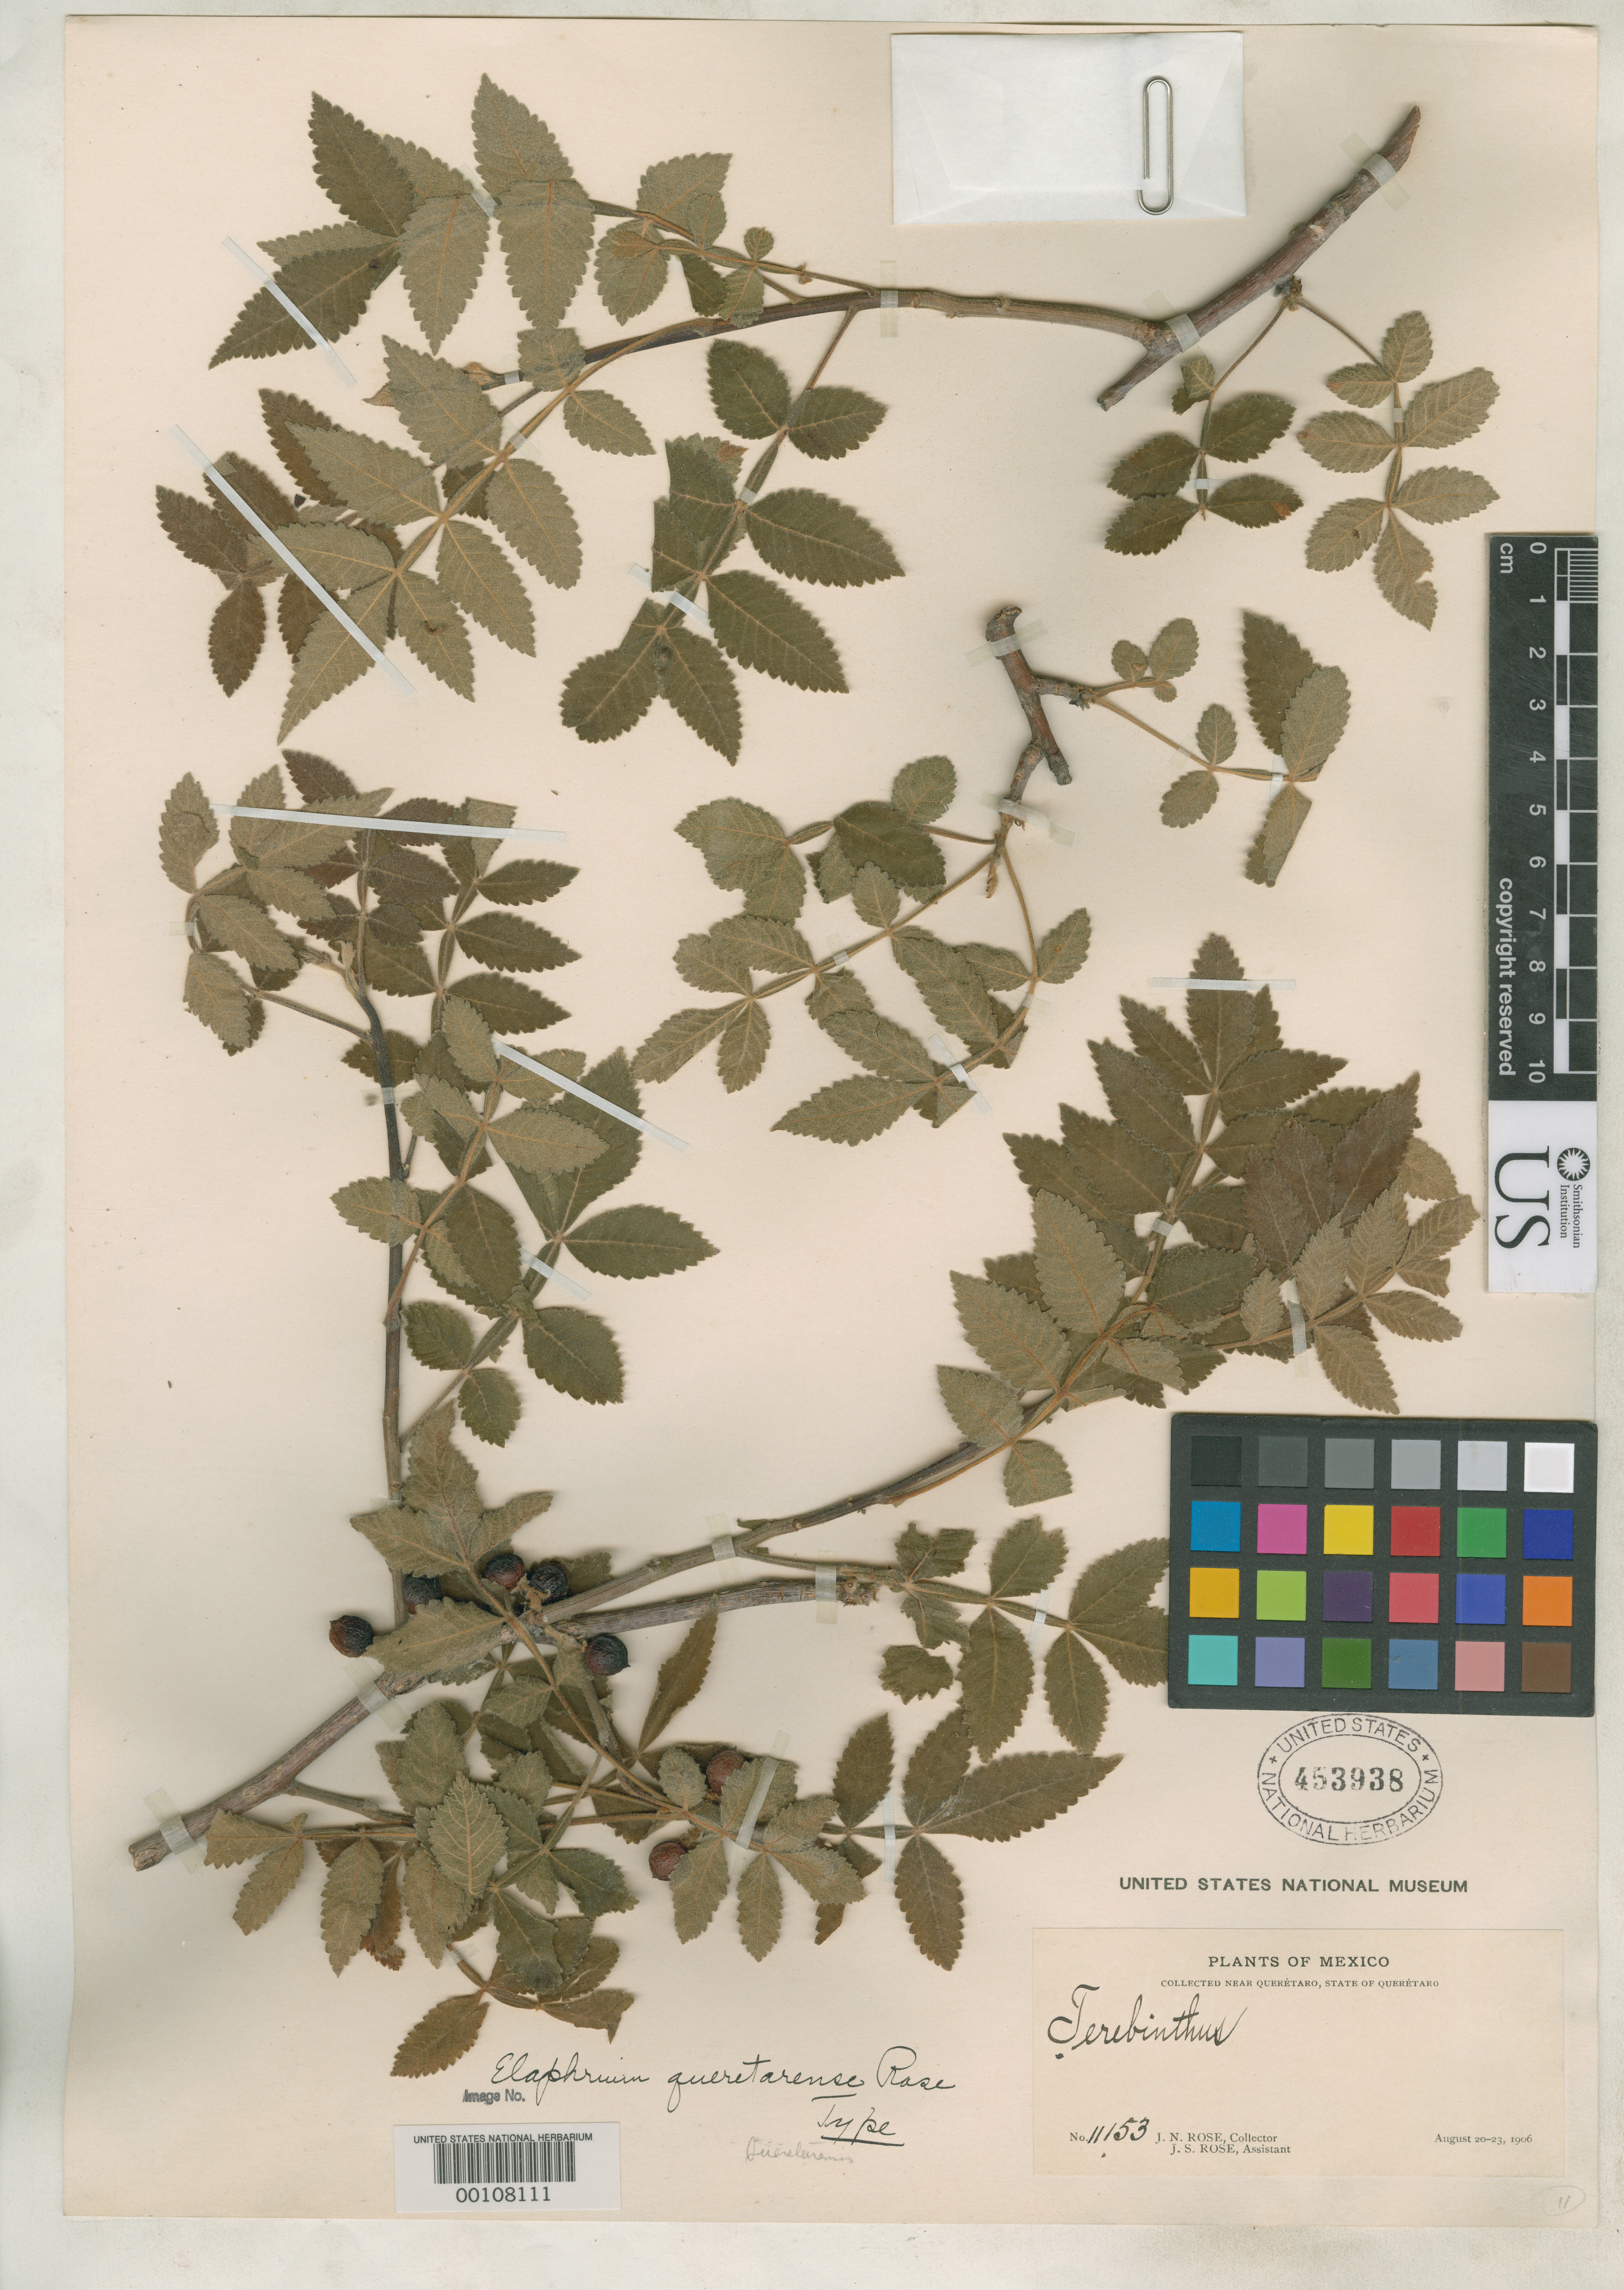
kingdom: Plantae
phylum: Tracheophyta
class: Magnoliopsida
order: Sapindales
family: Burseraceae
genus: Elaphrium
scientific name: Elaphrium queretarense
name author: Rose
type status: Holotype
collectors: J. N. Rose & J. S. Rose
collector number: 11153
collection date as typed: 20 Aug 1906 to 23 Aug 1906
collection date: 1906-08-20/1906-08-23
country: Mexico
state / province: Querétaro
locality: Near Querétaro.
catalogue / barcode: US 453938